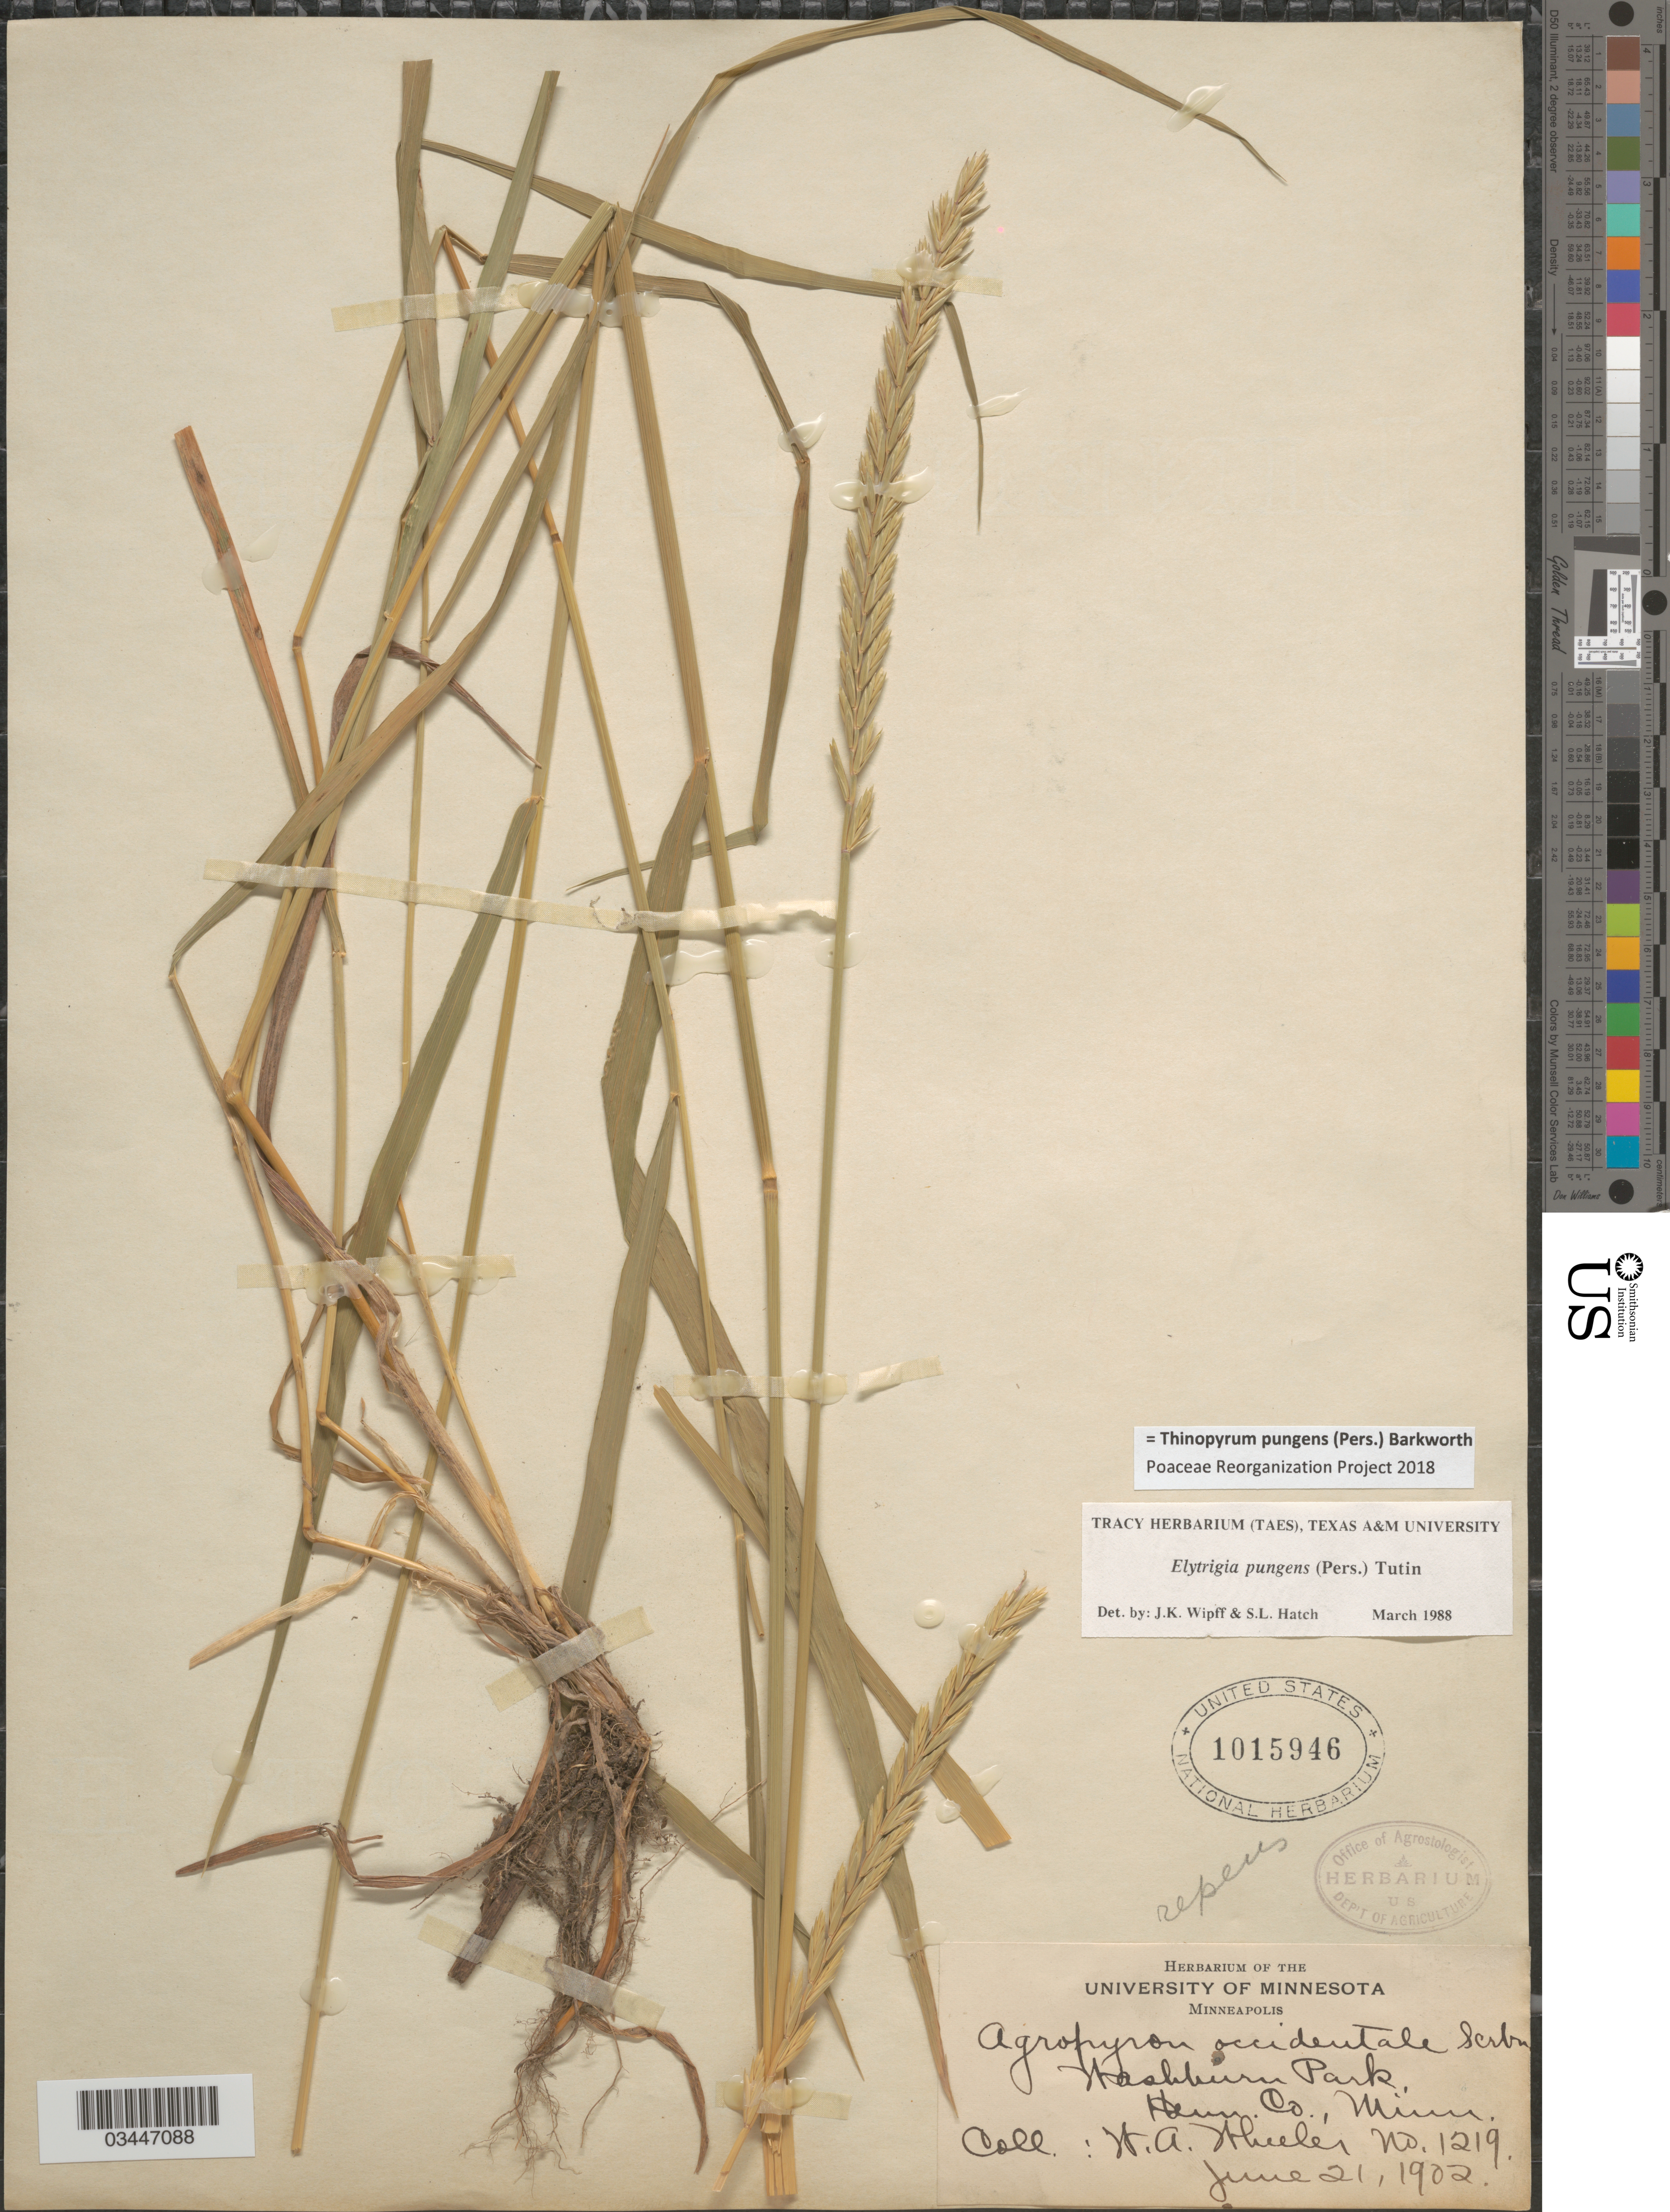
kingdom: Plantae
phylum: Tracheophyta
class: Liliopsida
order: Poales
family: Poaceae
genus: Thinopyrum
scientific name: Thinopyrum pungens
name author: (Pers.) Barkworth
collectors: W. Wheeler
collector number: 1219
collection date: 1902-06-21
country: United States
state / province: Minnesota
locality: Washburn Park. Henn. Co.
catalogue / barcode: US 1015946